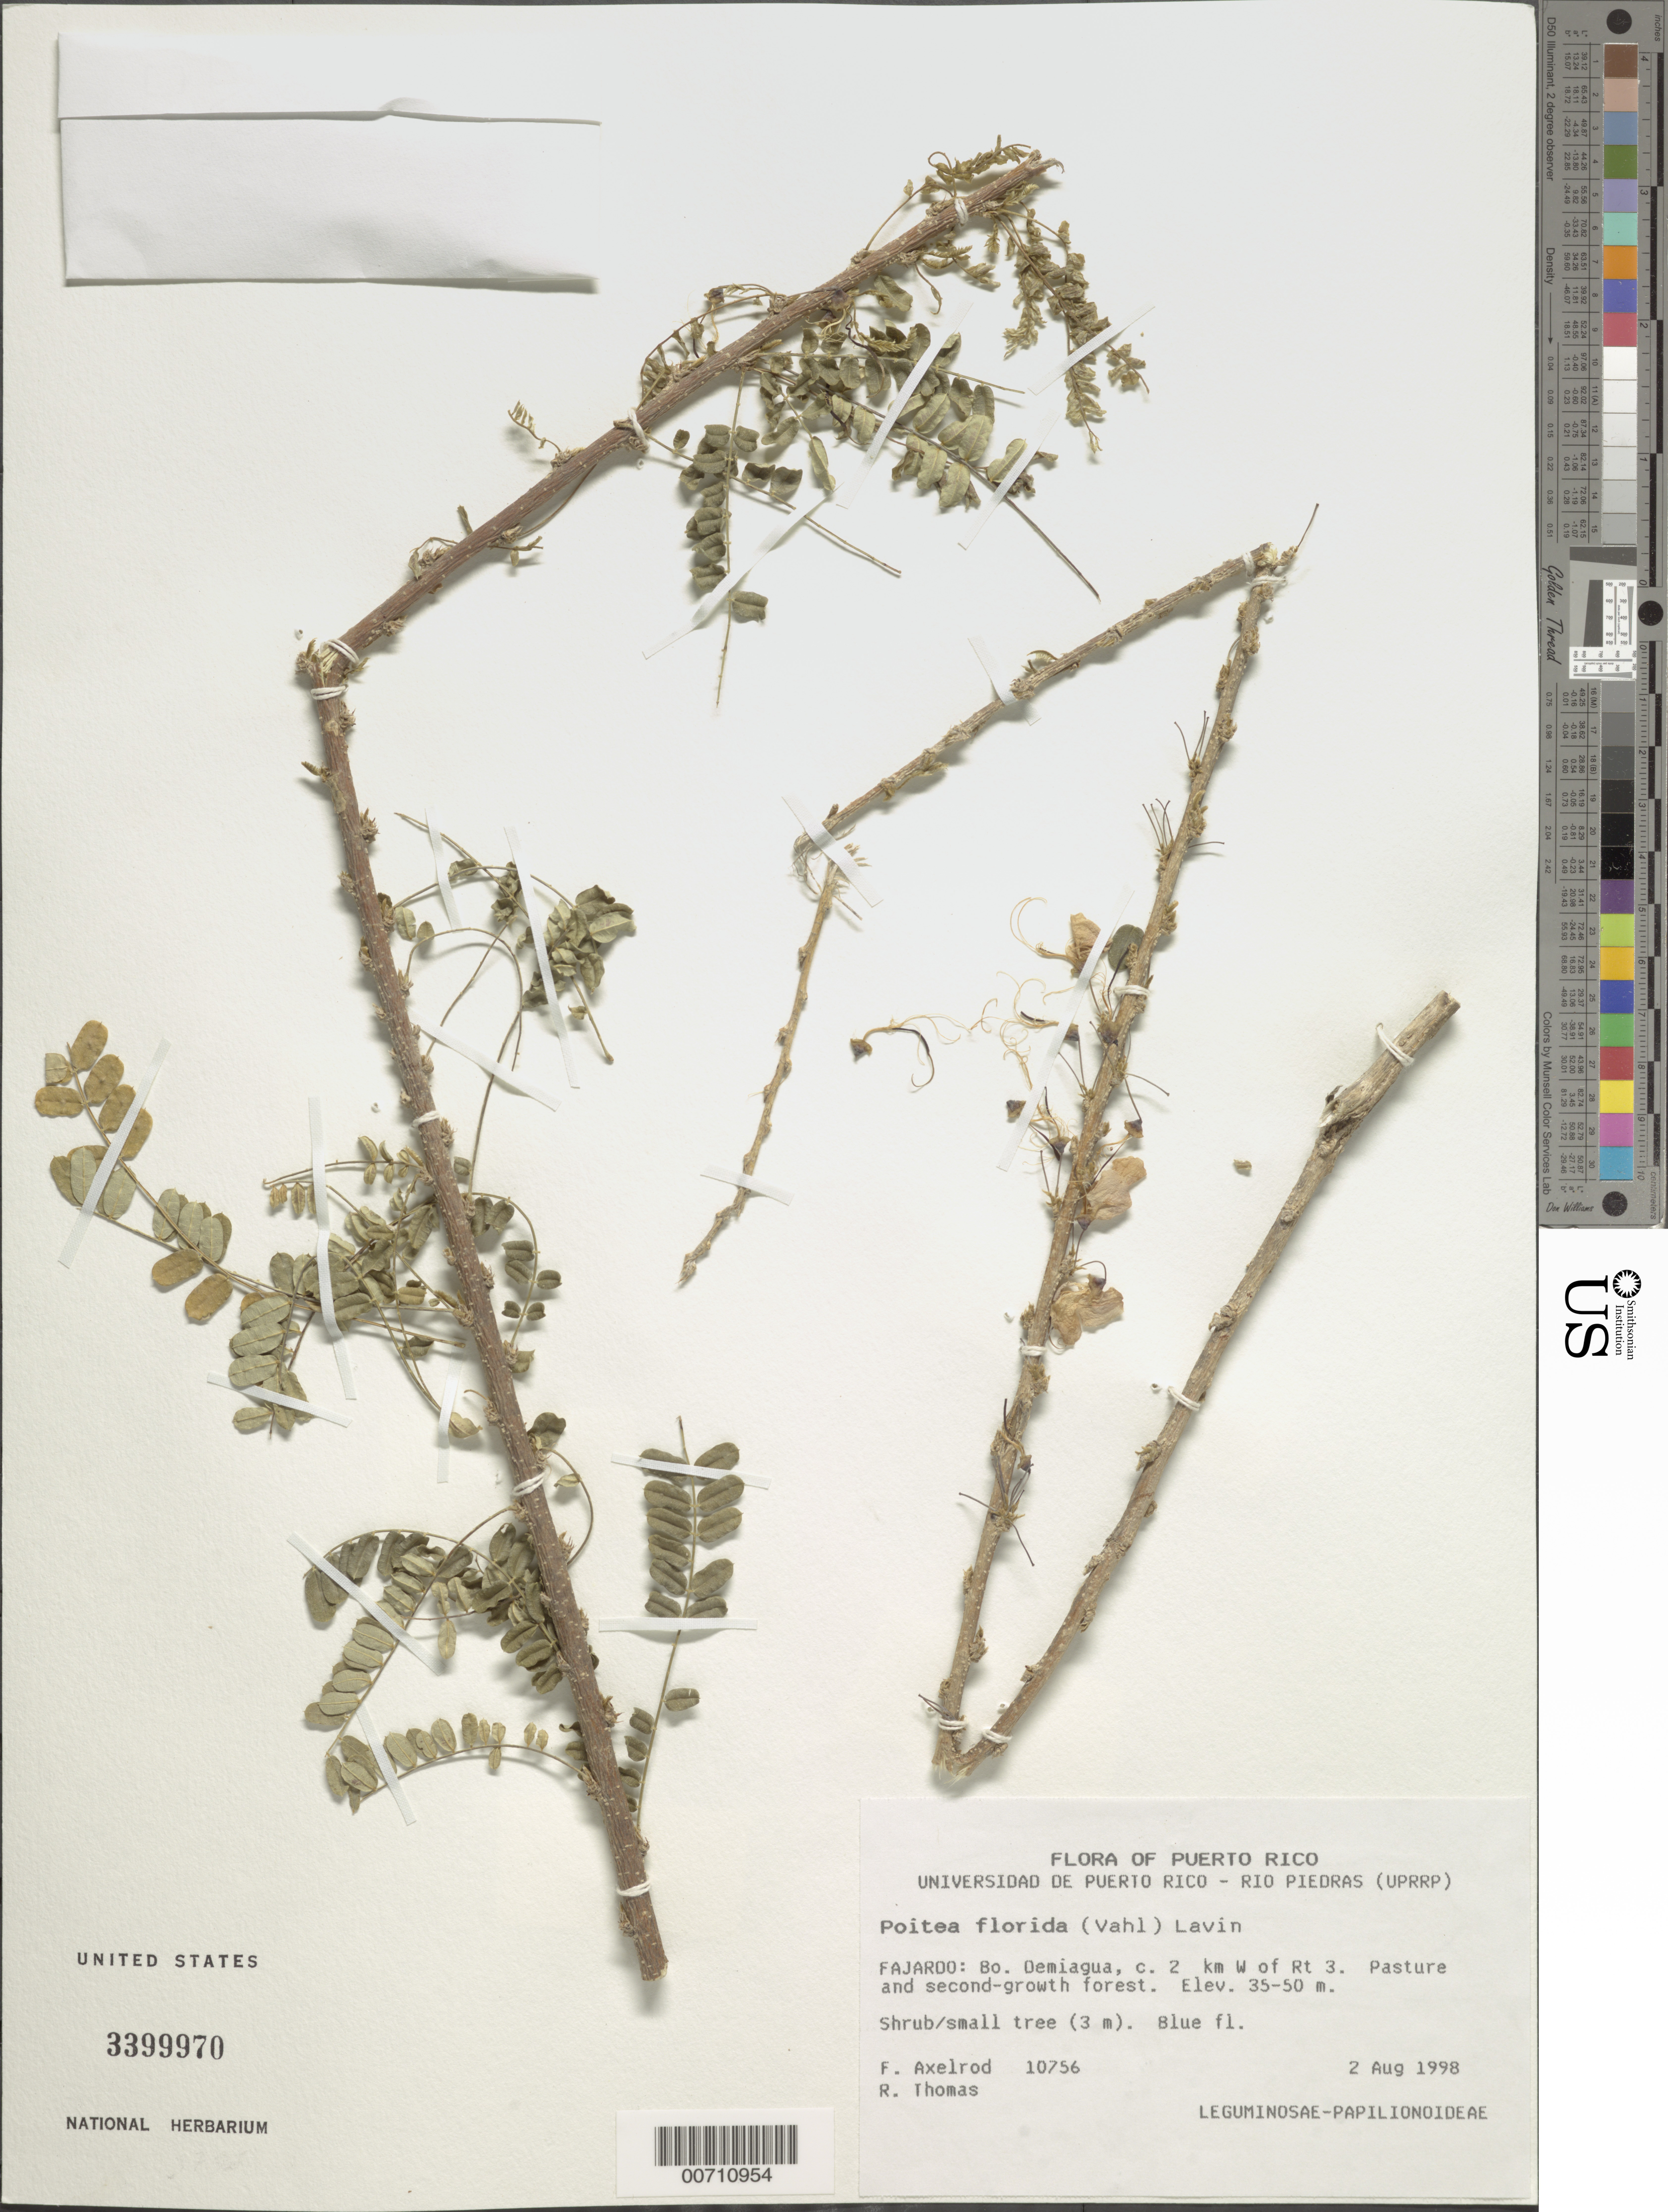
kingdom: Plantae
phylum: Tracheophyta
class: Magnoliopsida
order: Fabales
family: Fabaceae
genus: Poitea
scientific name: Poitea florida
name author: (Vahl) Lavin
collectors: F. S. Axelrod & R. Thomas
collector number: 10756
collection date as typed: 02 Aug 1998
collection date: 1998-08-02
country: Puerto Rico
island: Greater Antilles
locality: Fajardo: Bo. Demiagua, c. 2 km W of Rt 3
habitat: Pasture and second-growth forest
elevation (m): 35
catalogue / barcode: US 3399970